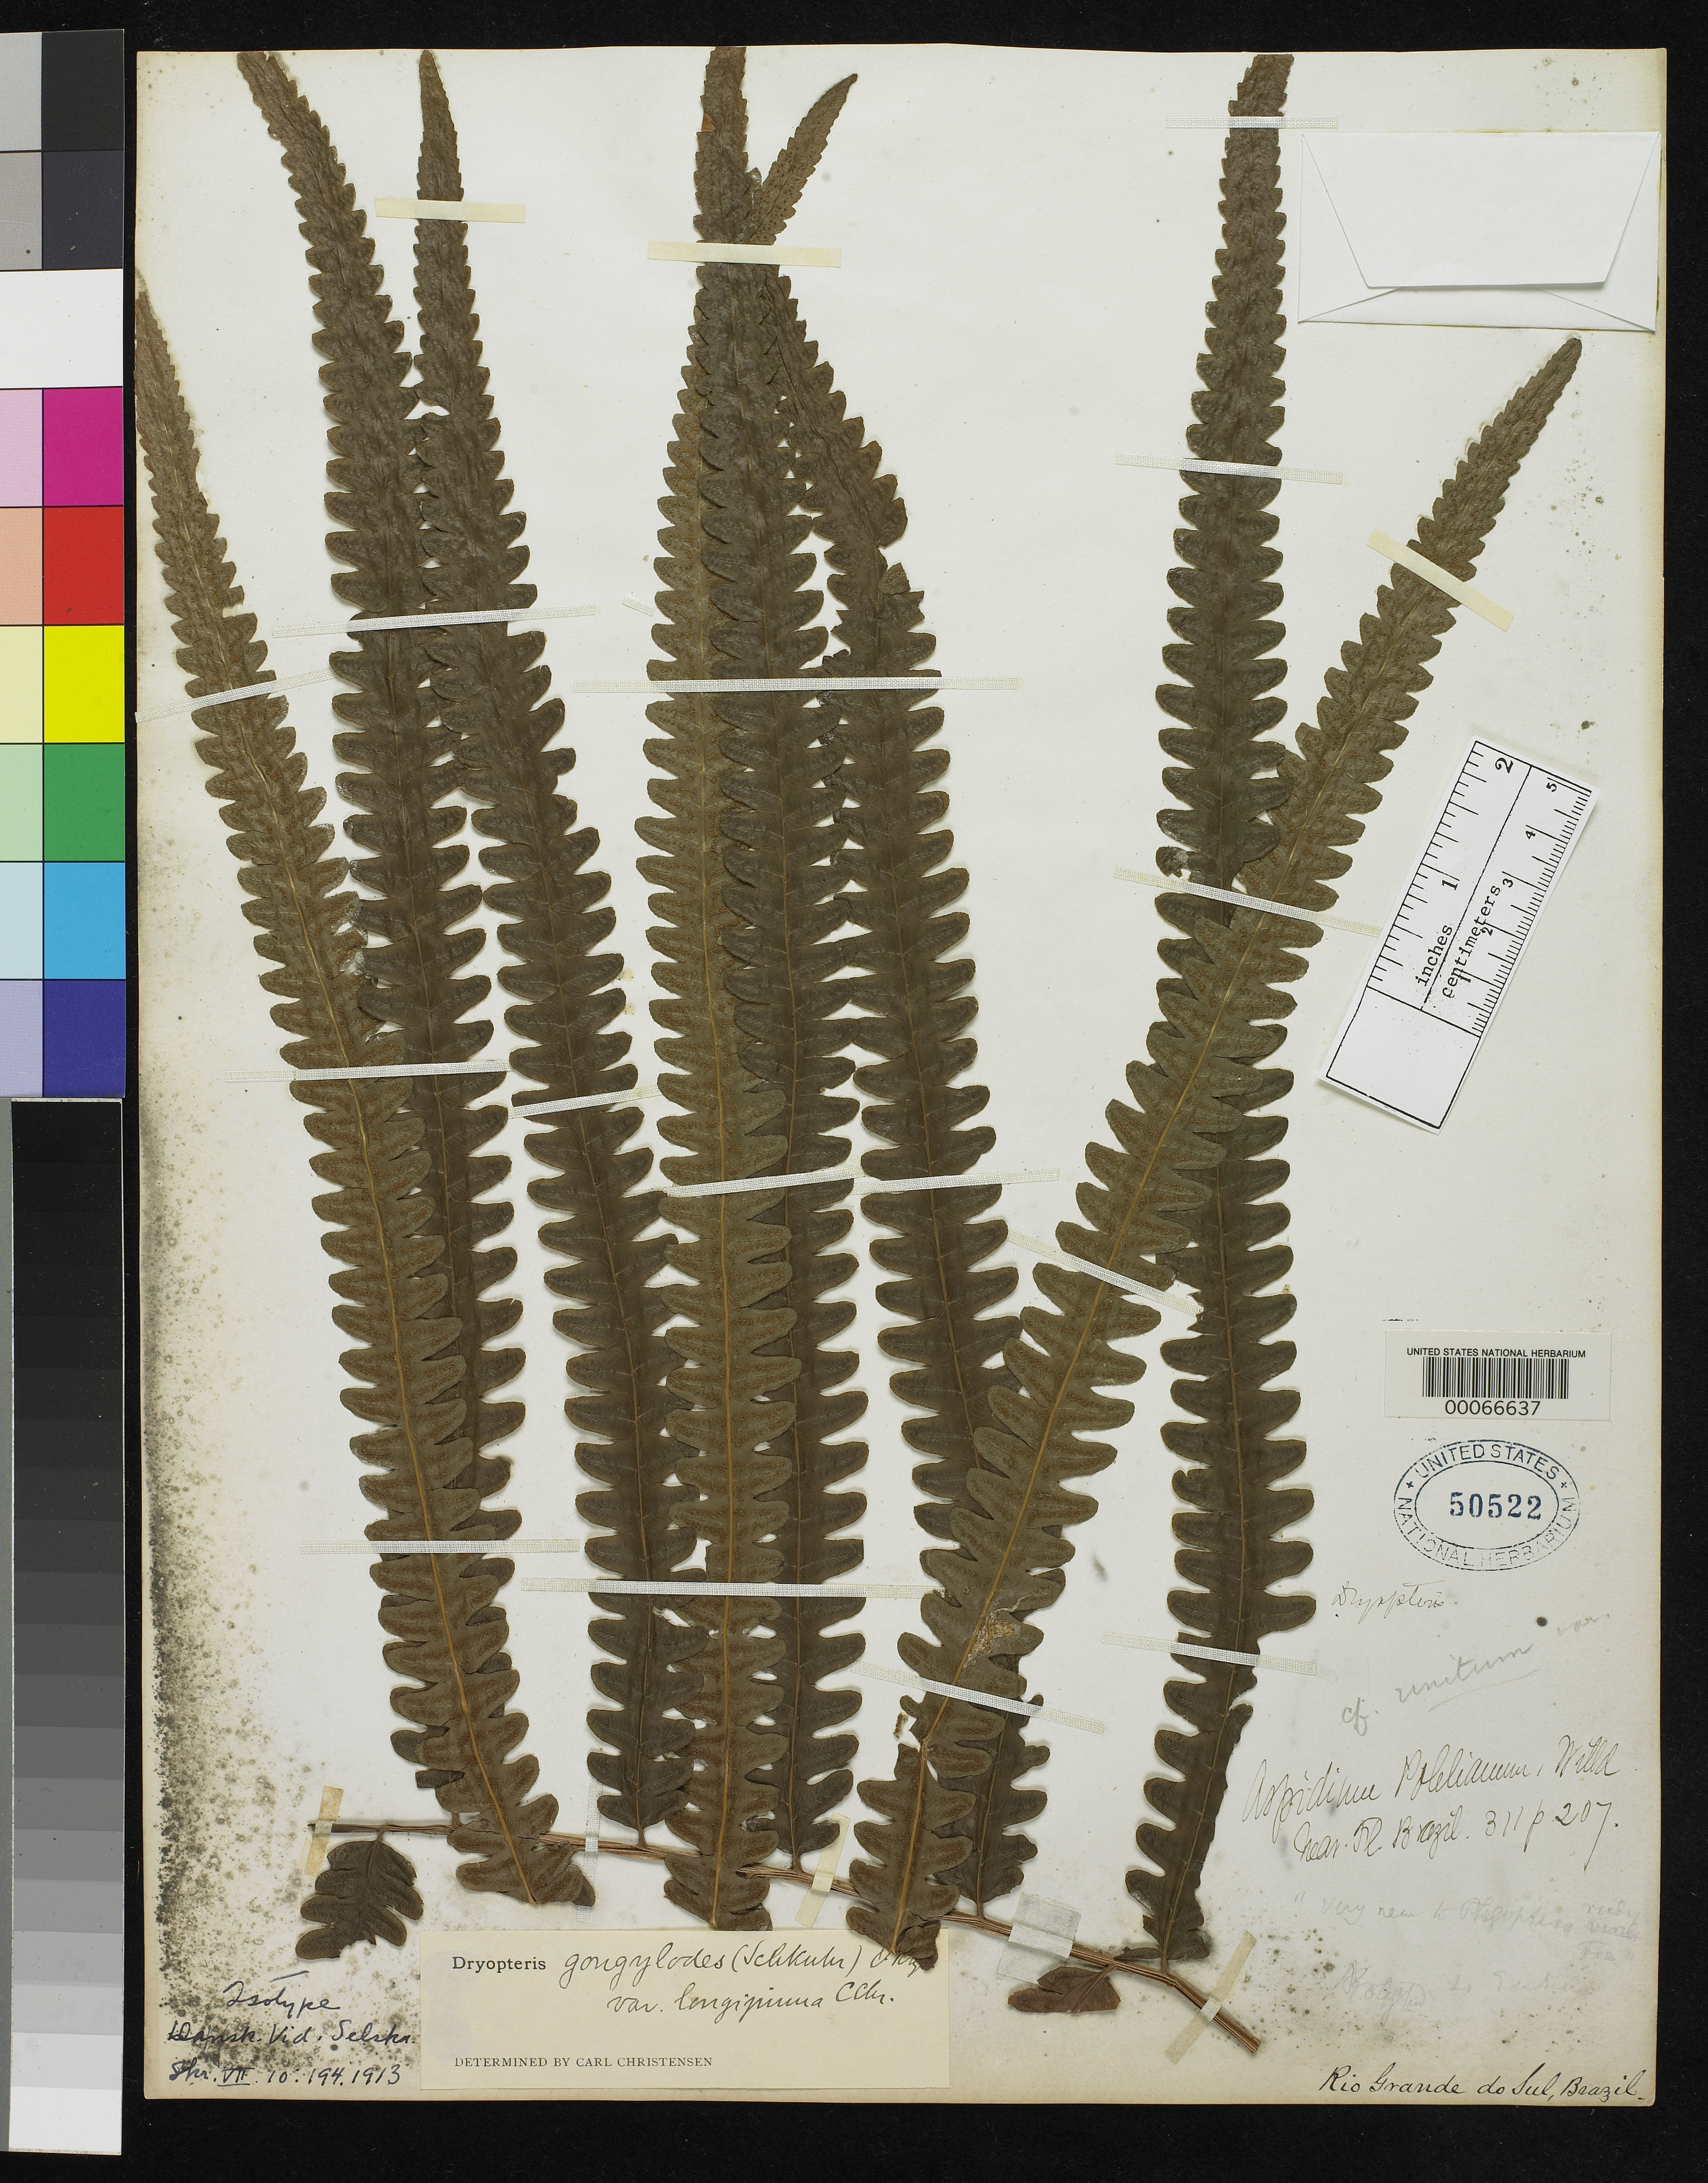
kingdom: Plantae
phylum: Tracheophyta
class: Polypodiopsida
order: Polypodiales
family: Dryopteridaceae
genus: Dryopteris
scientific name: Dryopteris gongylodes var. longipinna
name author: C. Chr.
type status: Type Collection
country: Brazil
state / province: Rio Grande do Sul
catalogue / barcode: US 50522